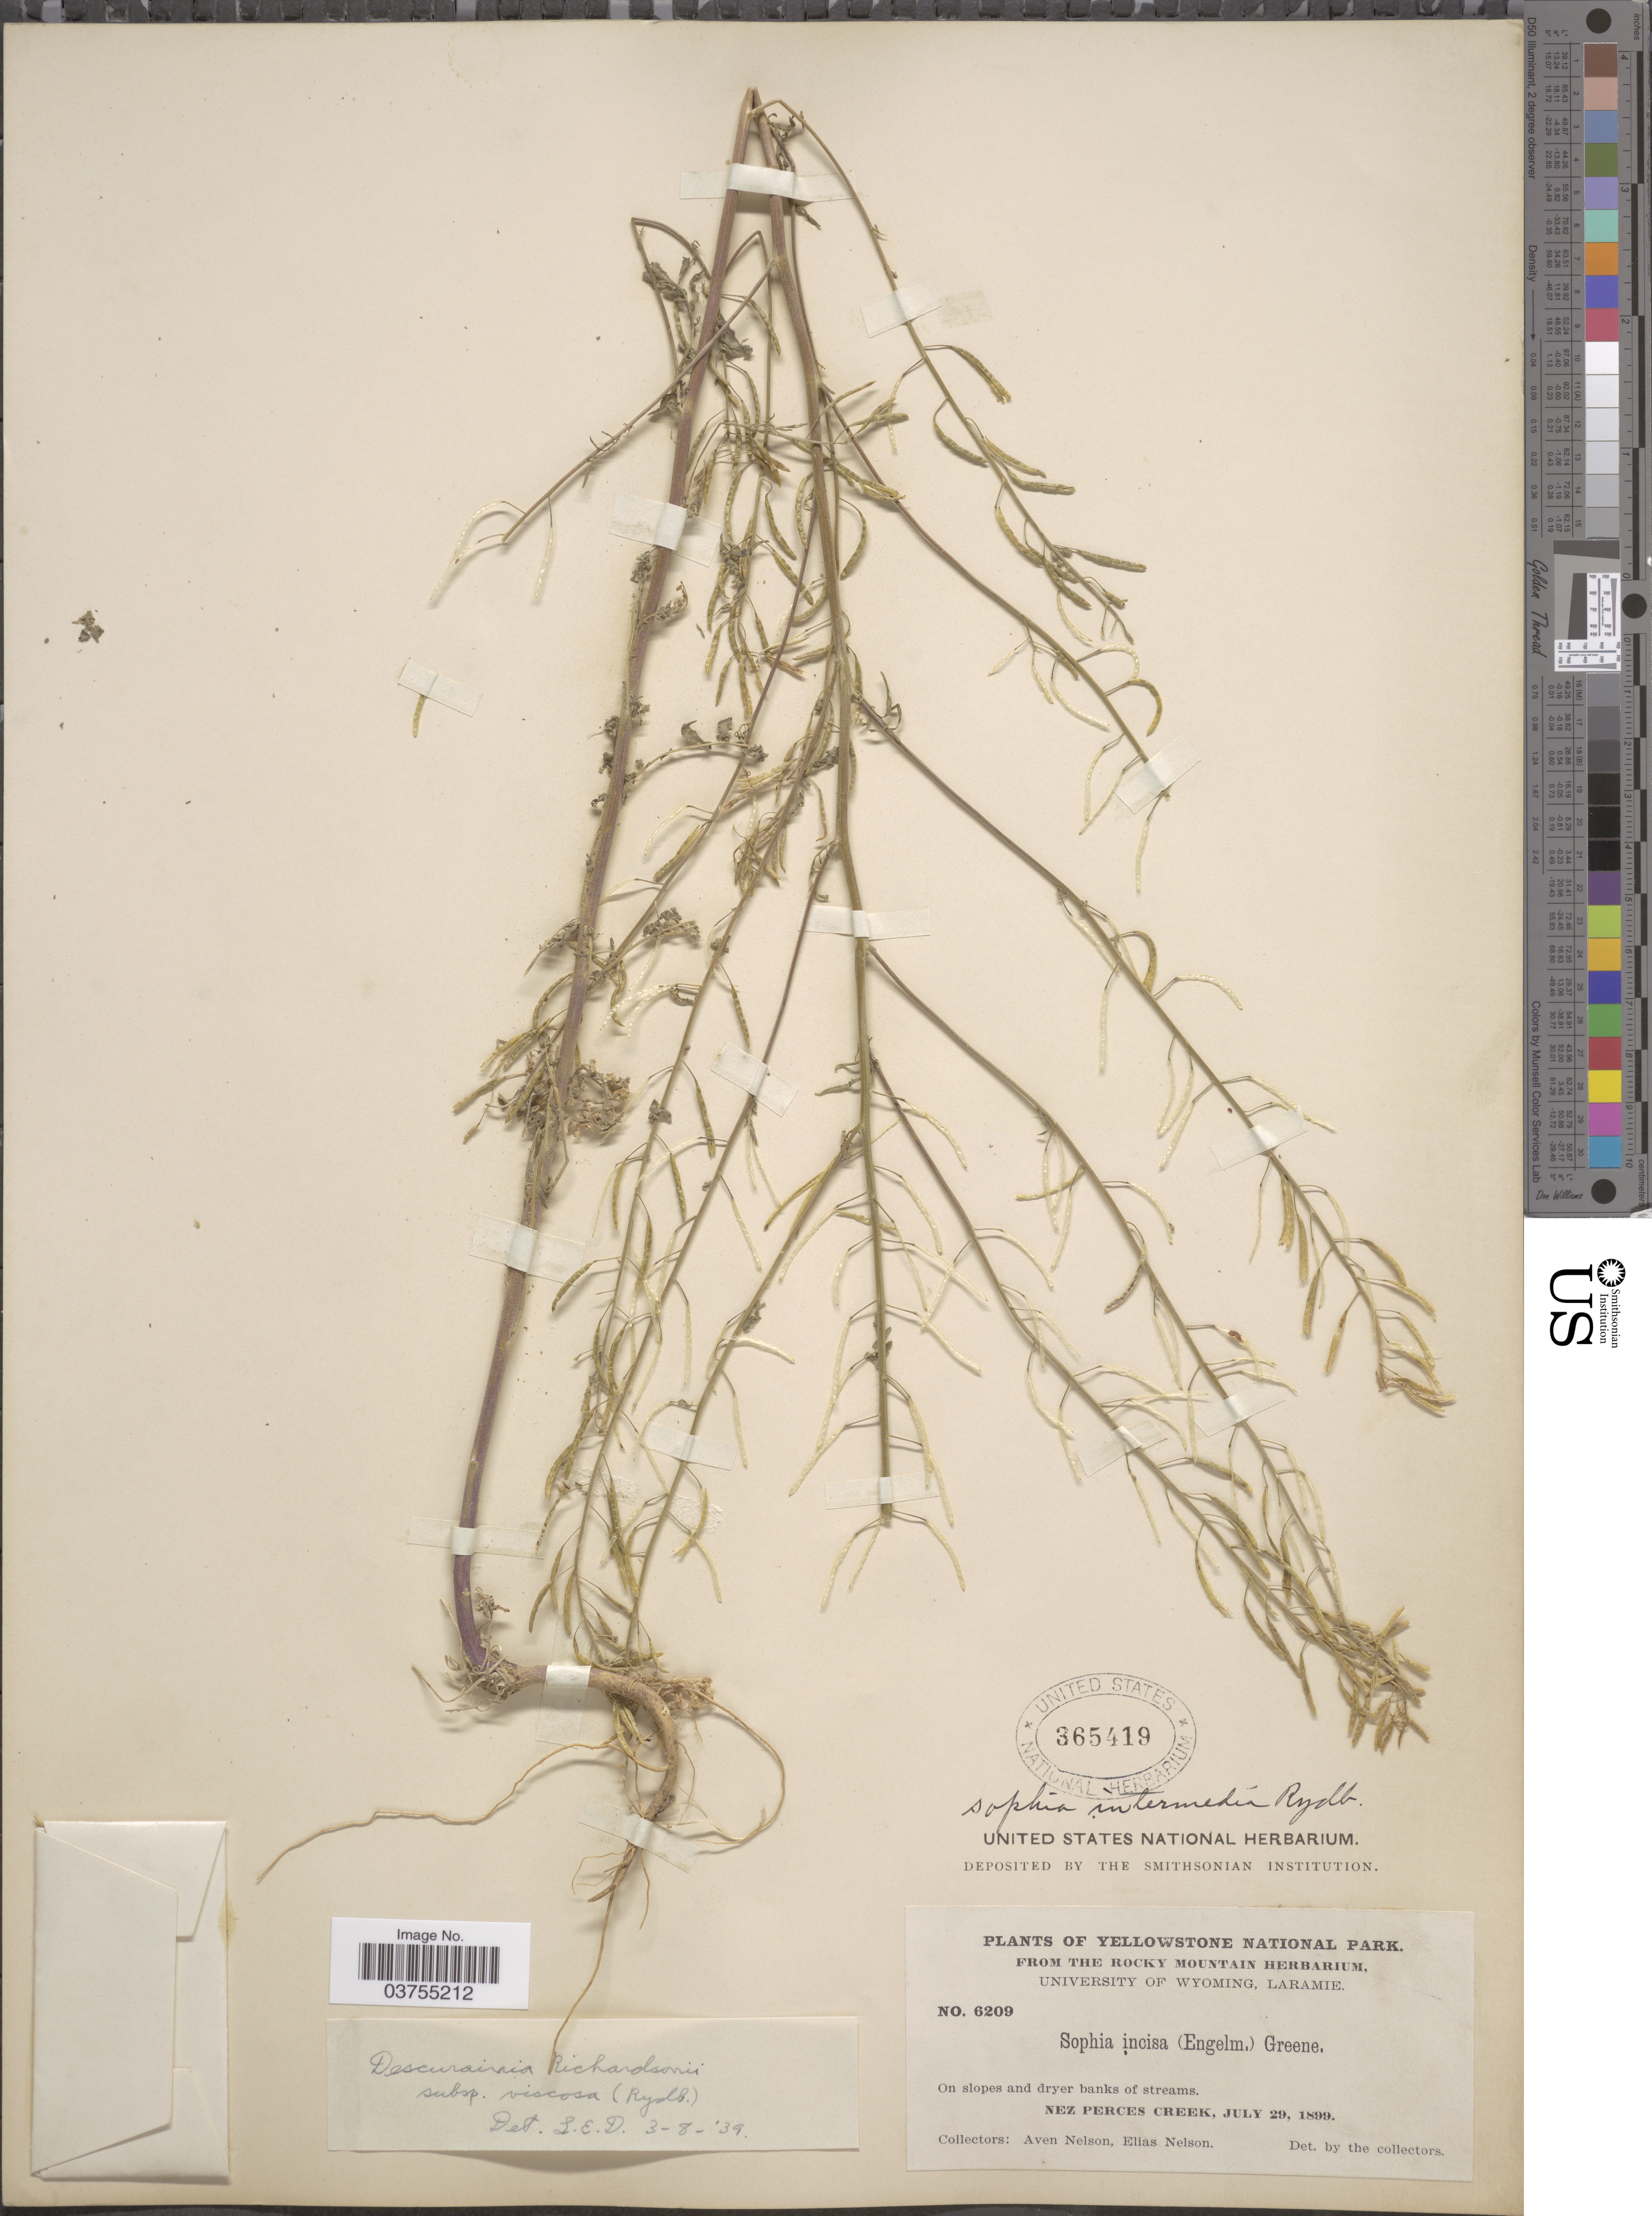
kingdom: Plantae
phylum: Tracheophyta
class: Magnoliopsida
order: Brassicales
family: Brassicaceae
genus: Descurainia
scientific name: Descurainia richardsonii subsp. viscosa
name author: (Rydb.) Detling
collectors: A. Nelson & E. Nelson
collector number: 6209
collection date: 1899-07-29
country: United States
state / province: Wyoming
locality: Yellowstone National Park. Nez Perces Creek.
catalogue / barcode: US 365419